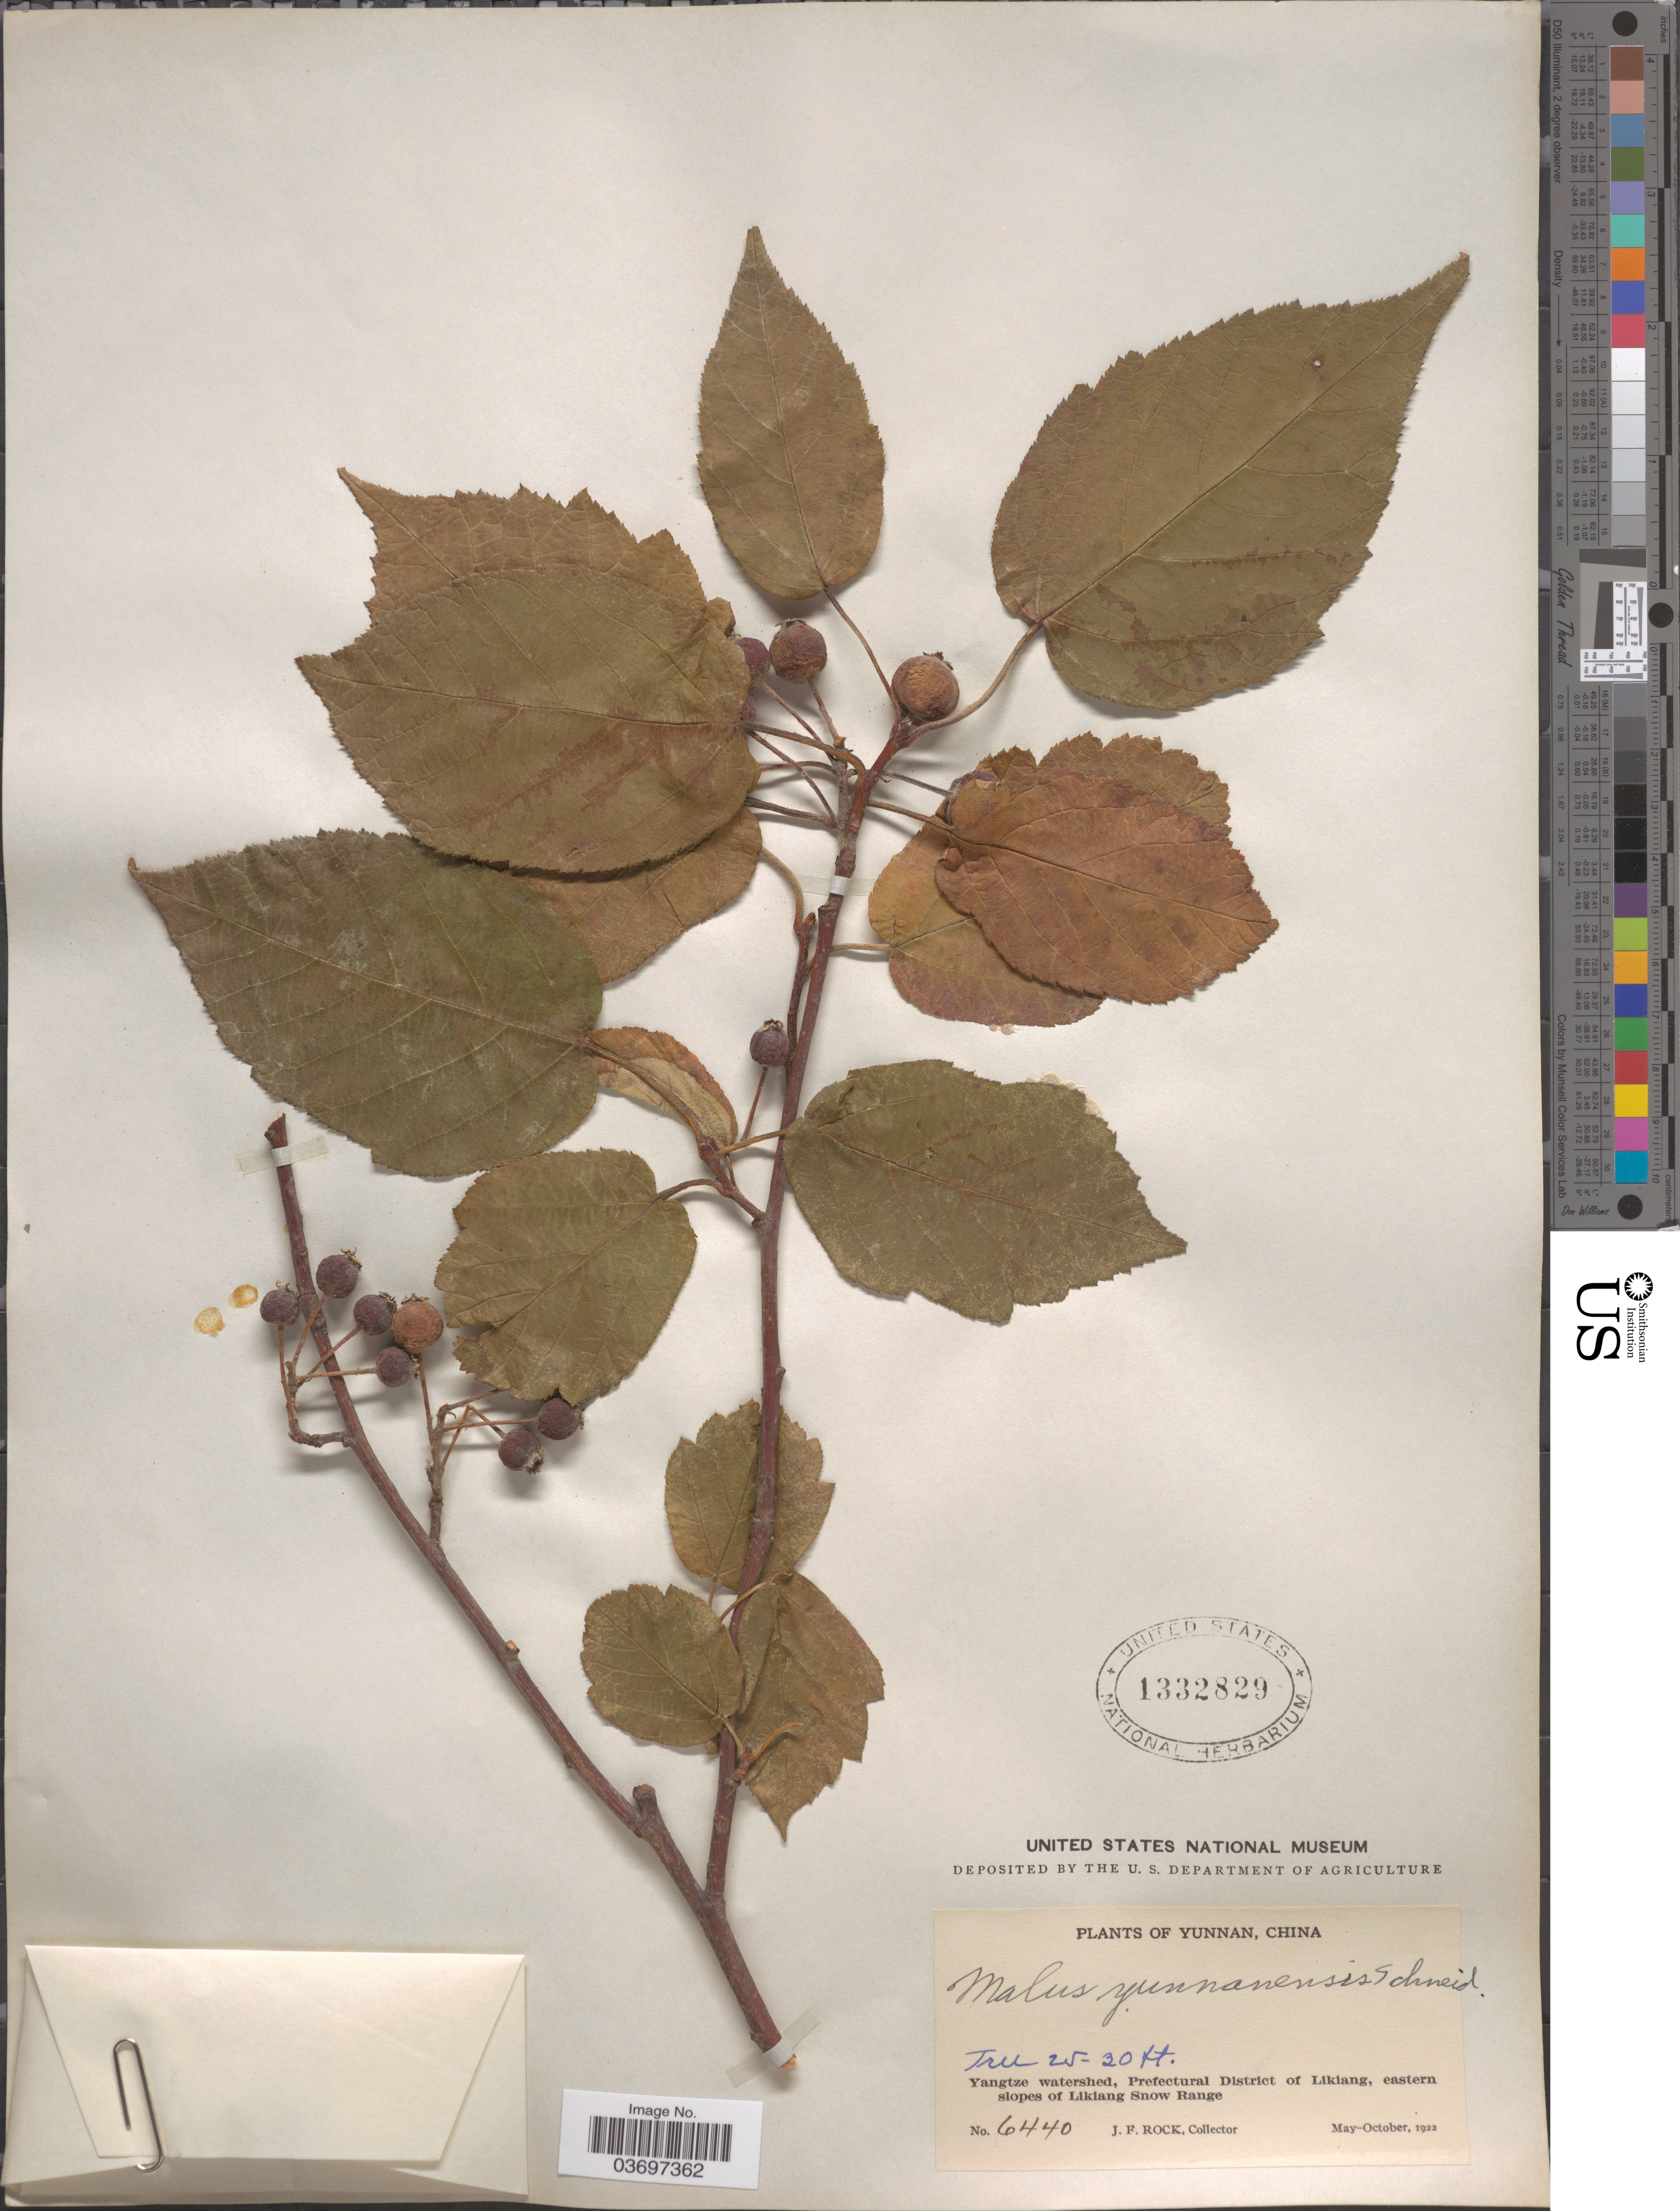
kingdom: Plantae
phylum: Tracheophyta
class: Magnoliopsida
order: Rosales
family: Rosaceae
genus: Malus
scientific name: Malus yunnanensis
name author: (Franch.) C.K. Schneid.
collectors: J. Rock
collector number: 6440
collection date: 1922-05/1922-10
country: China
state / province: Yunnan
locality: Yangtze watershed, Prefectural District of Likiang, eastern slopes of Likiang Snow Range.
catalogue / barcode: US 1332829